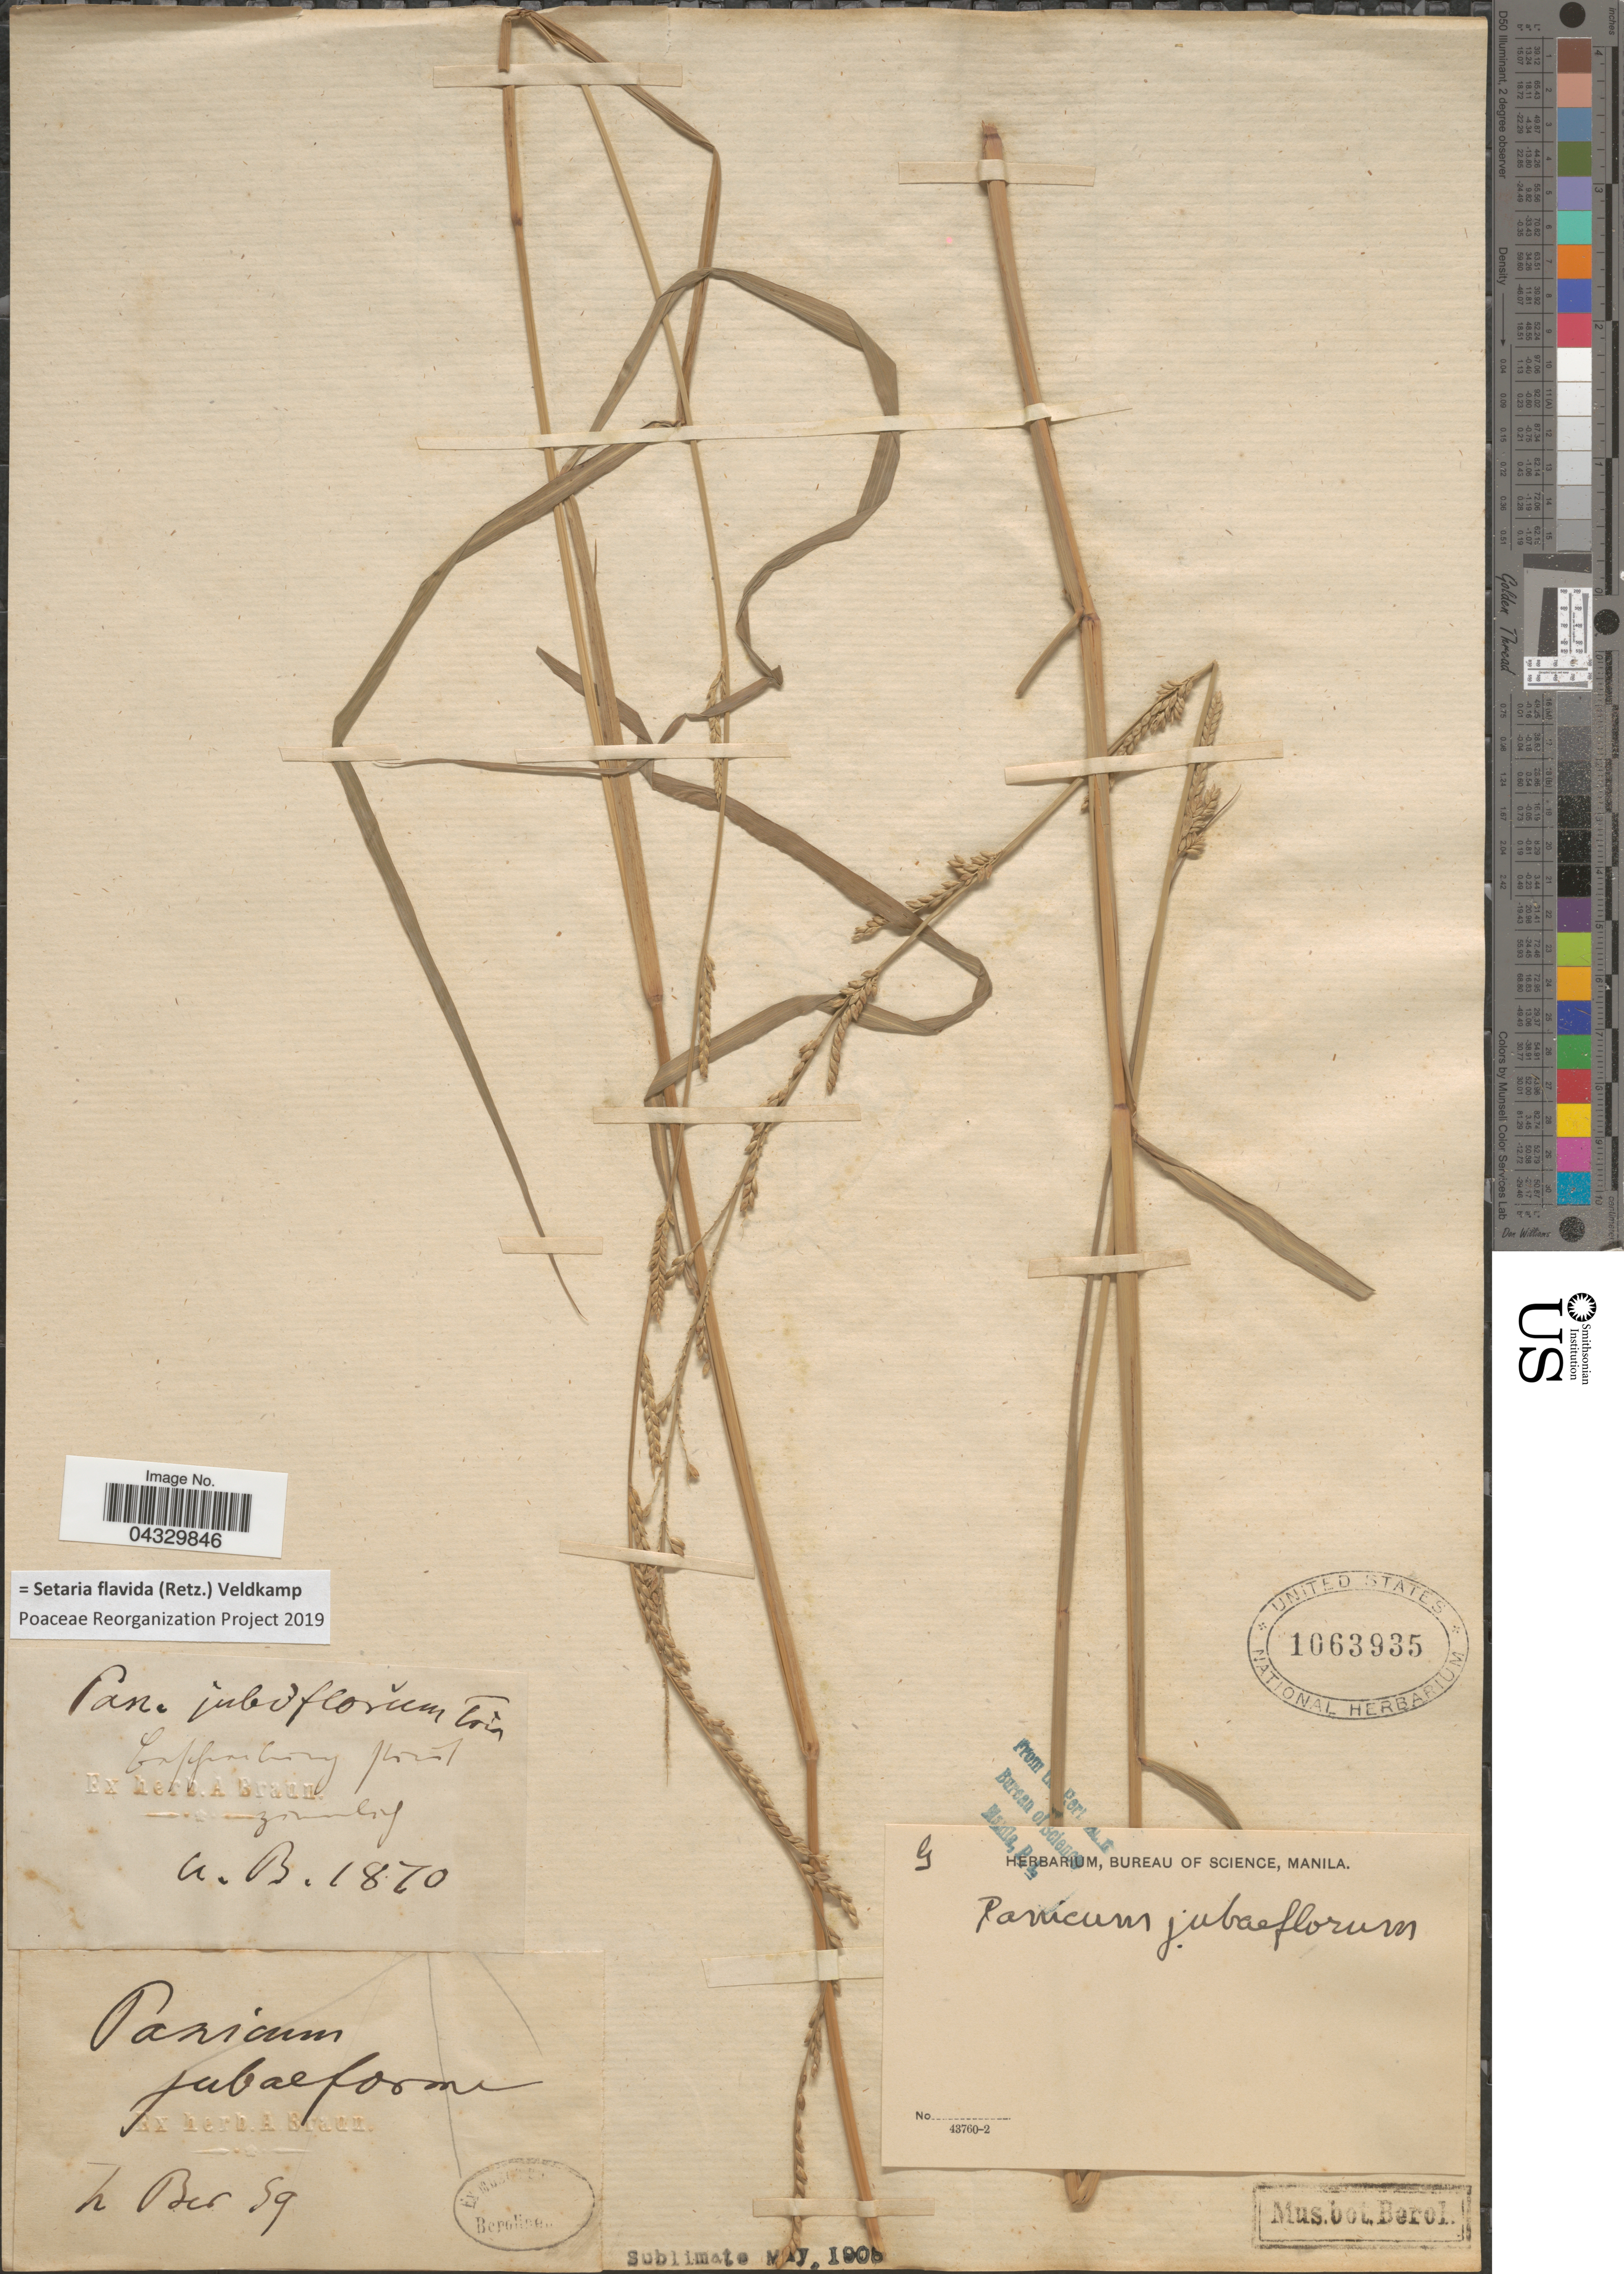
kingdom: Plantae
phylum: Tracheophyta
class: Liliopsida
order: Poales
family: Poaceae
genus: Setaria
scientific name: Setaria flavida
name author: (Retz.) Veldkamp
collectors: A. Braun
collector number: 59*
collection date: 1870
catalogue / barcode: US 1063935